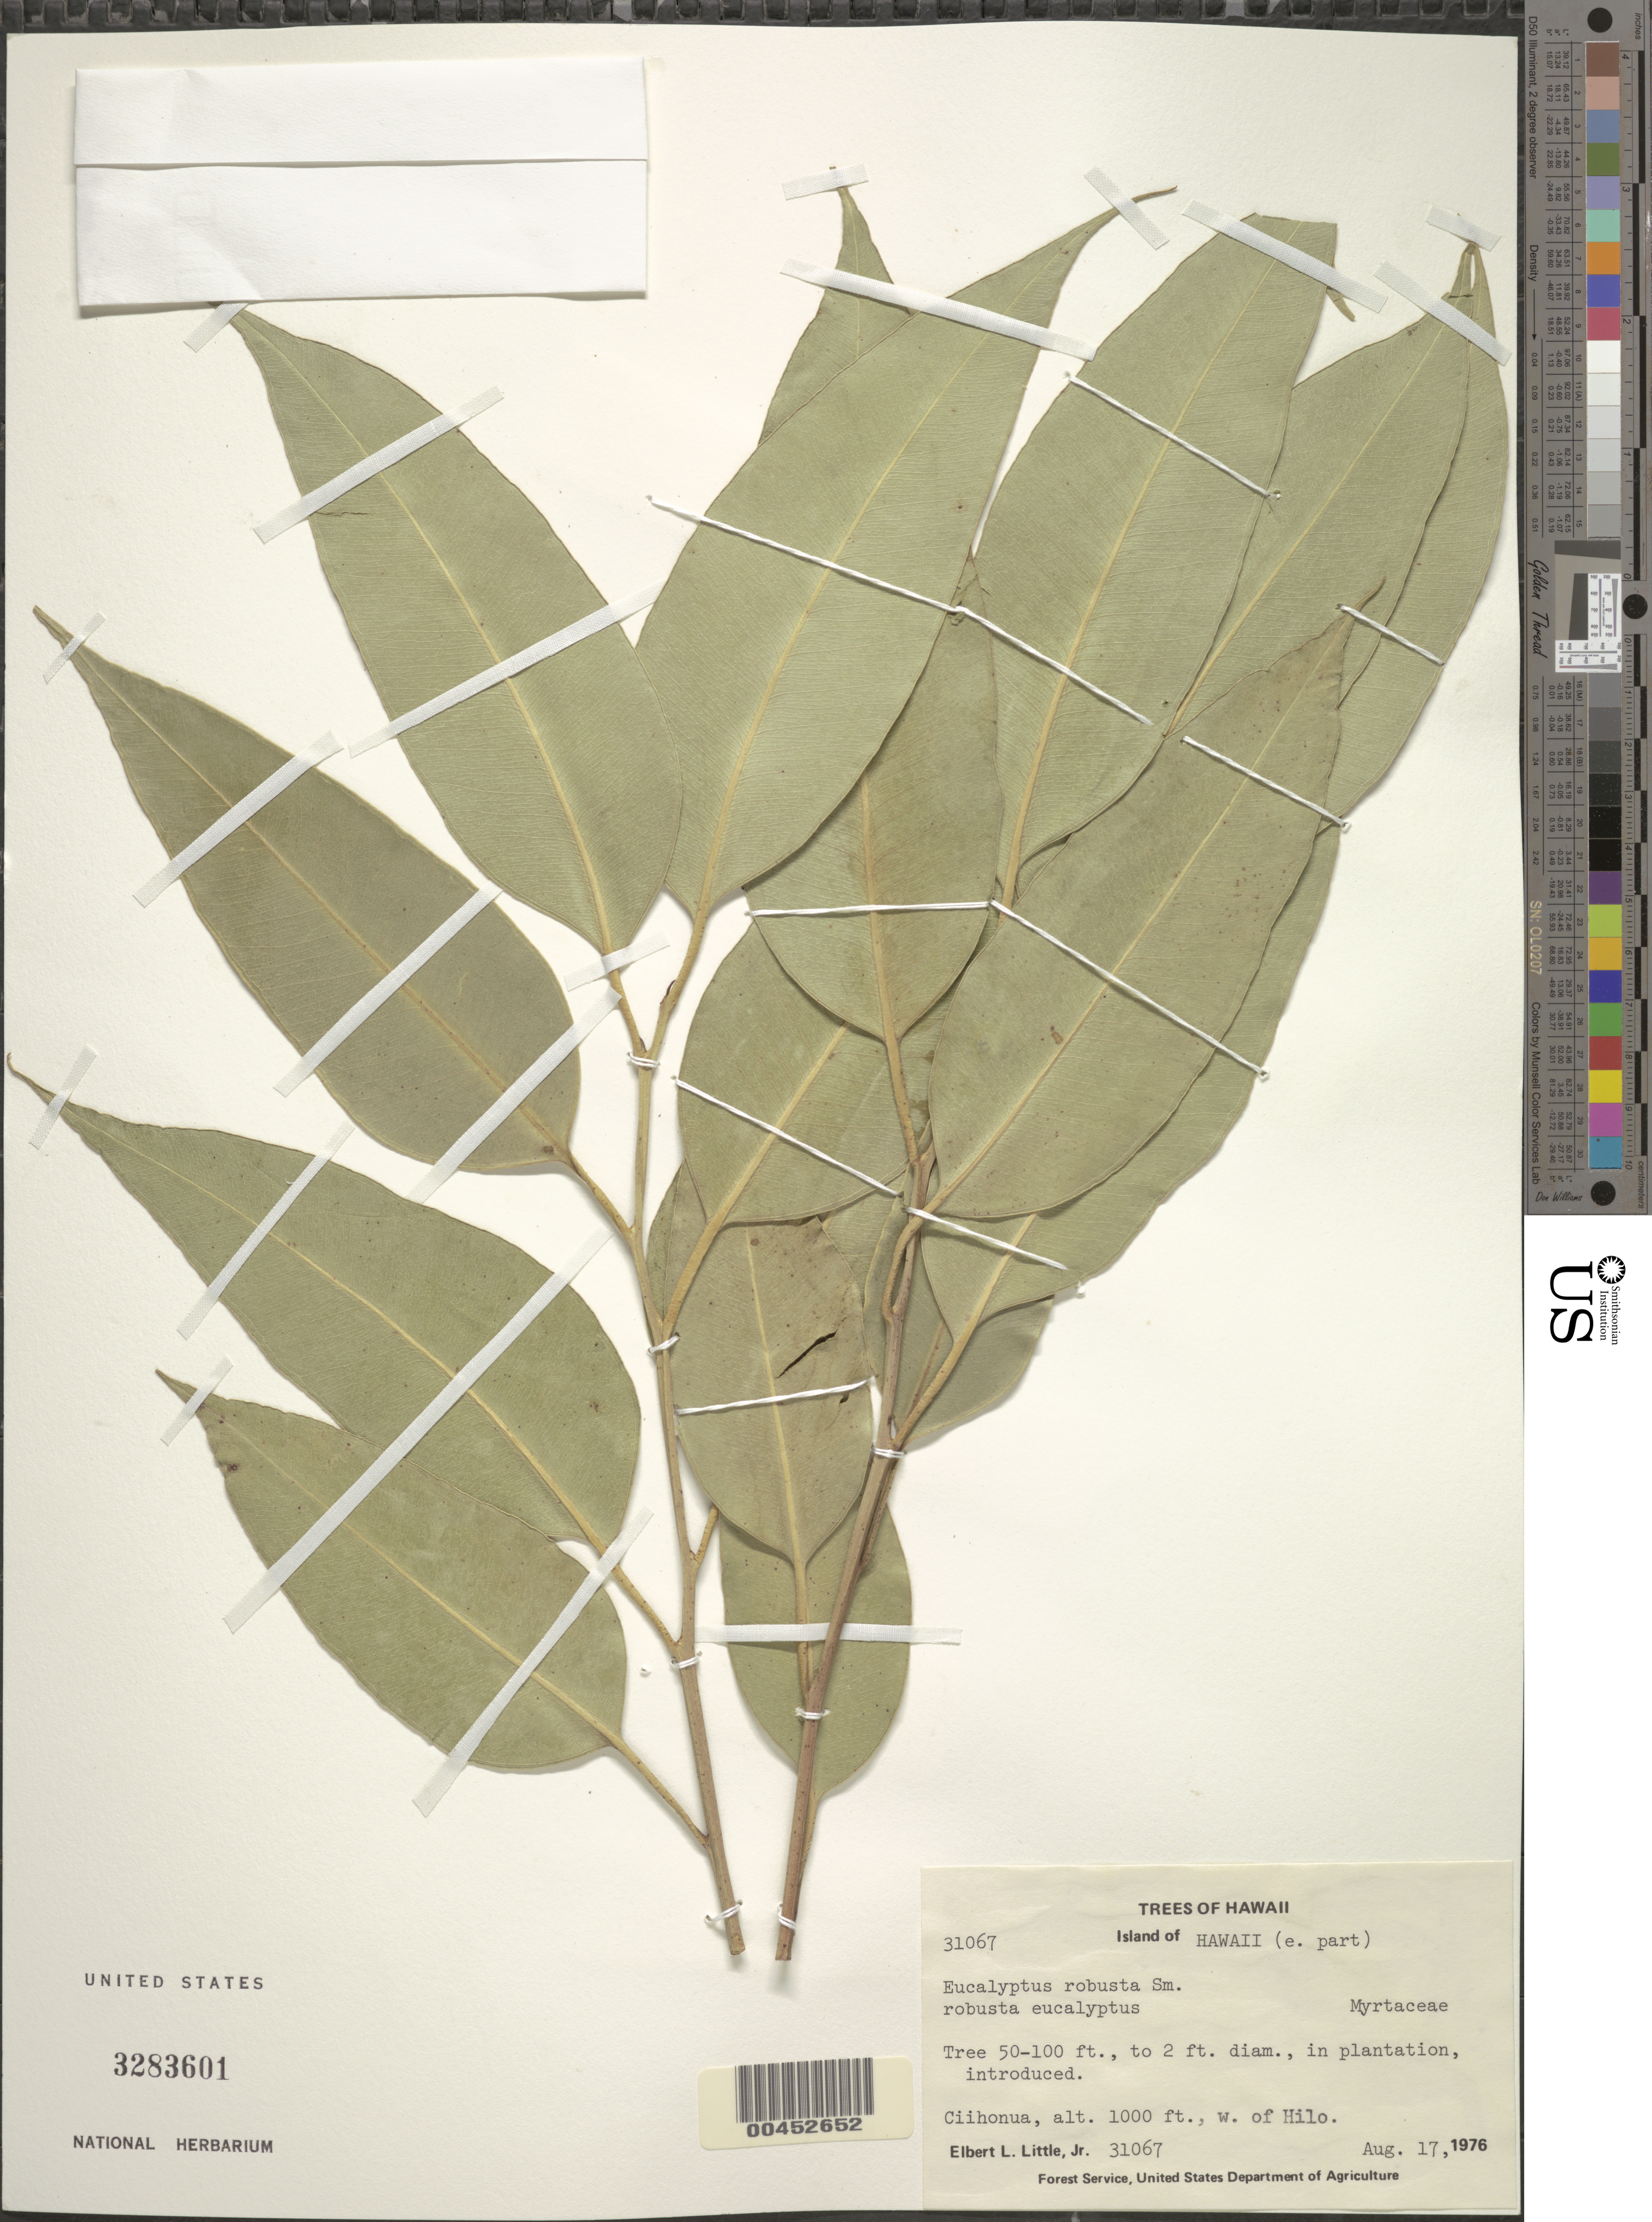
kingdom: Plantae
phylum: Tracheophyta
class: Magnoliopsida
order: Myrtales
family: Myrtaceae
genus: Eucalyptus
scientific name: Eucalyptus robusta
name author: Sm.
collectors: E. L. Little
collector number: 31067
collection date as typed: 17 Aug 1976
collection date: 1976-08-17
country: United States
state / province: Hawaii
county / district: Hawaii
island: Hawaii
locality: E part of Hawaii, Ciihonua, W of Hilo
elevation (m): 305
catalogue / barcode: US 3283601